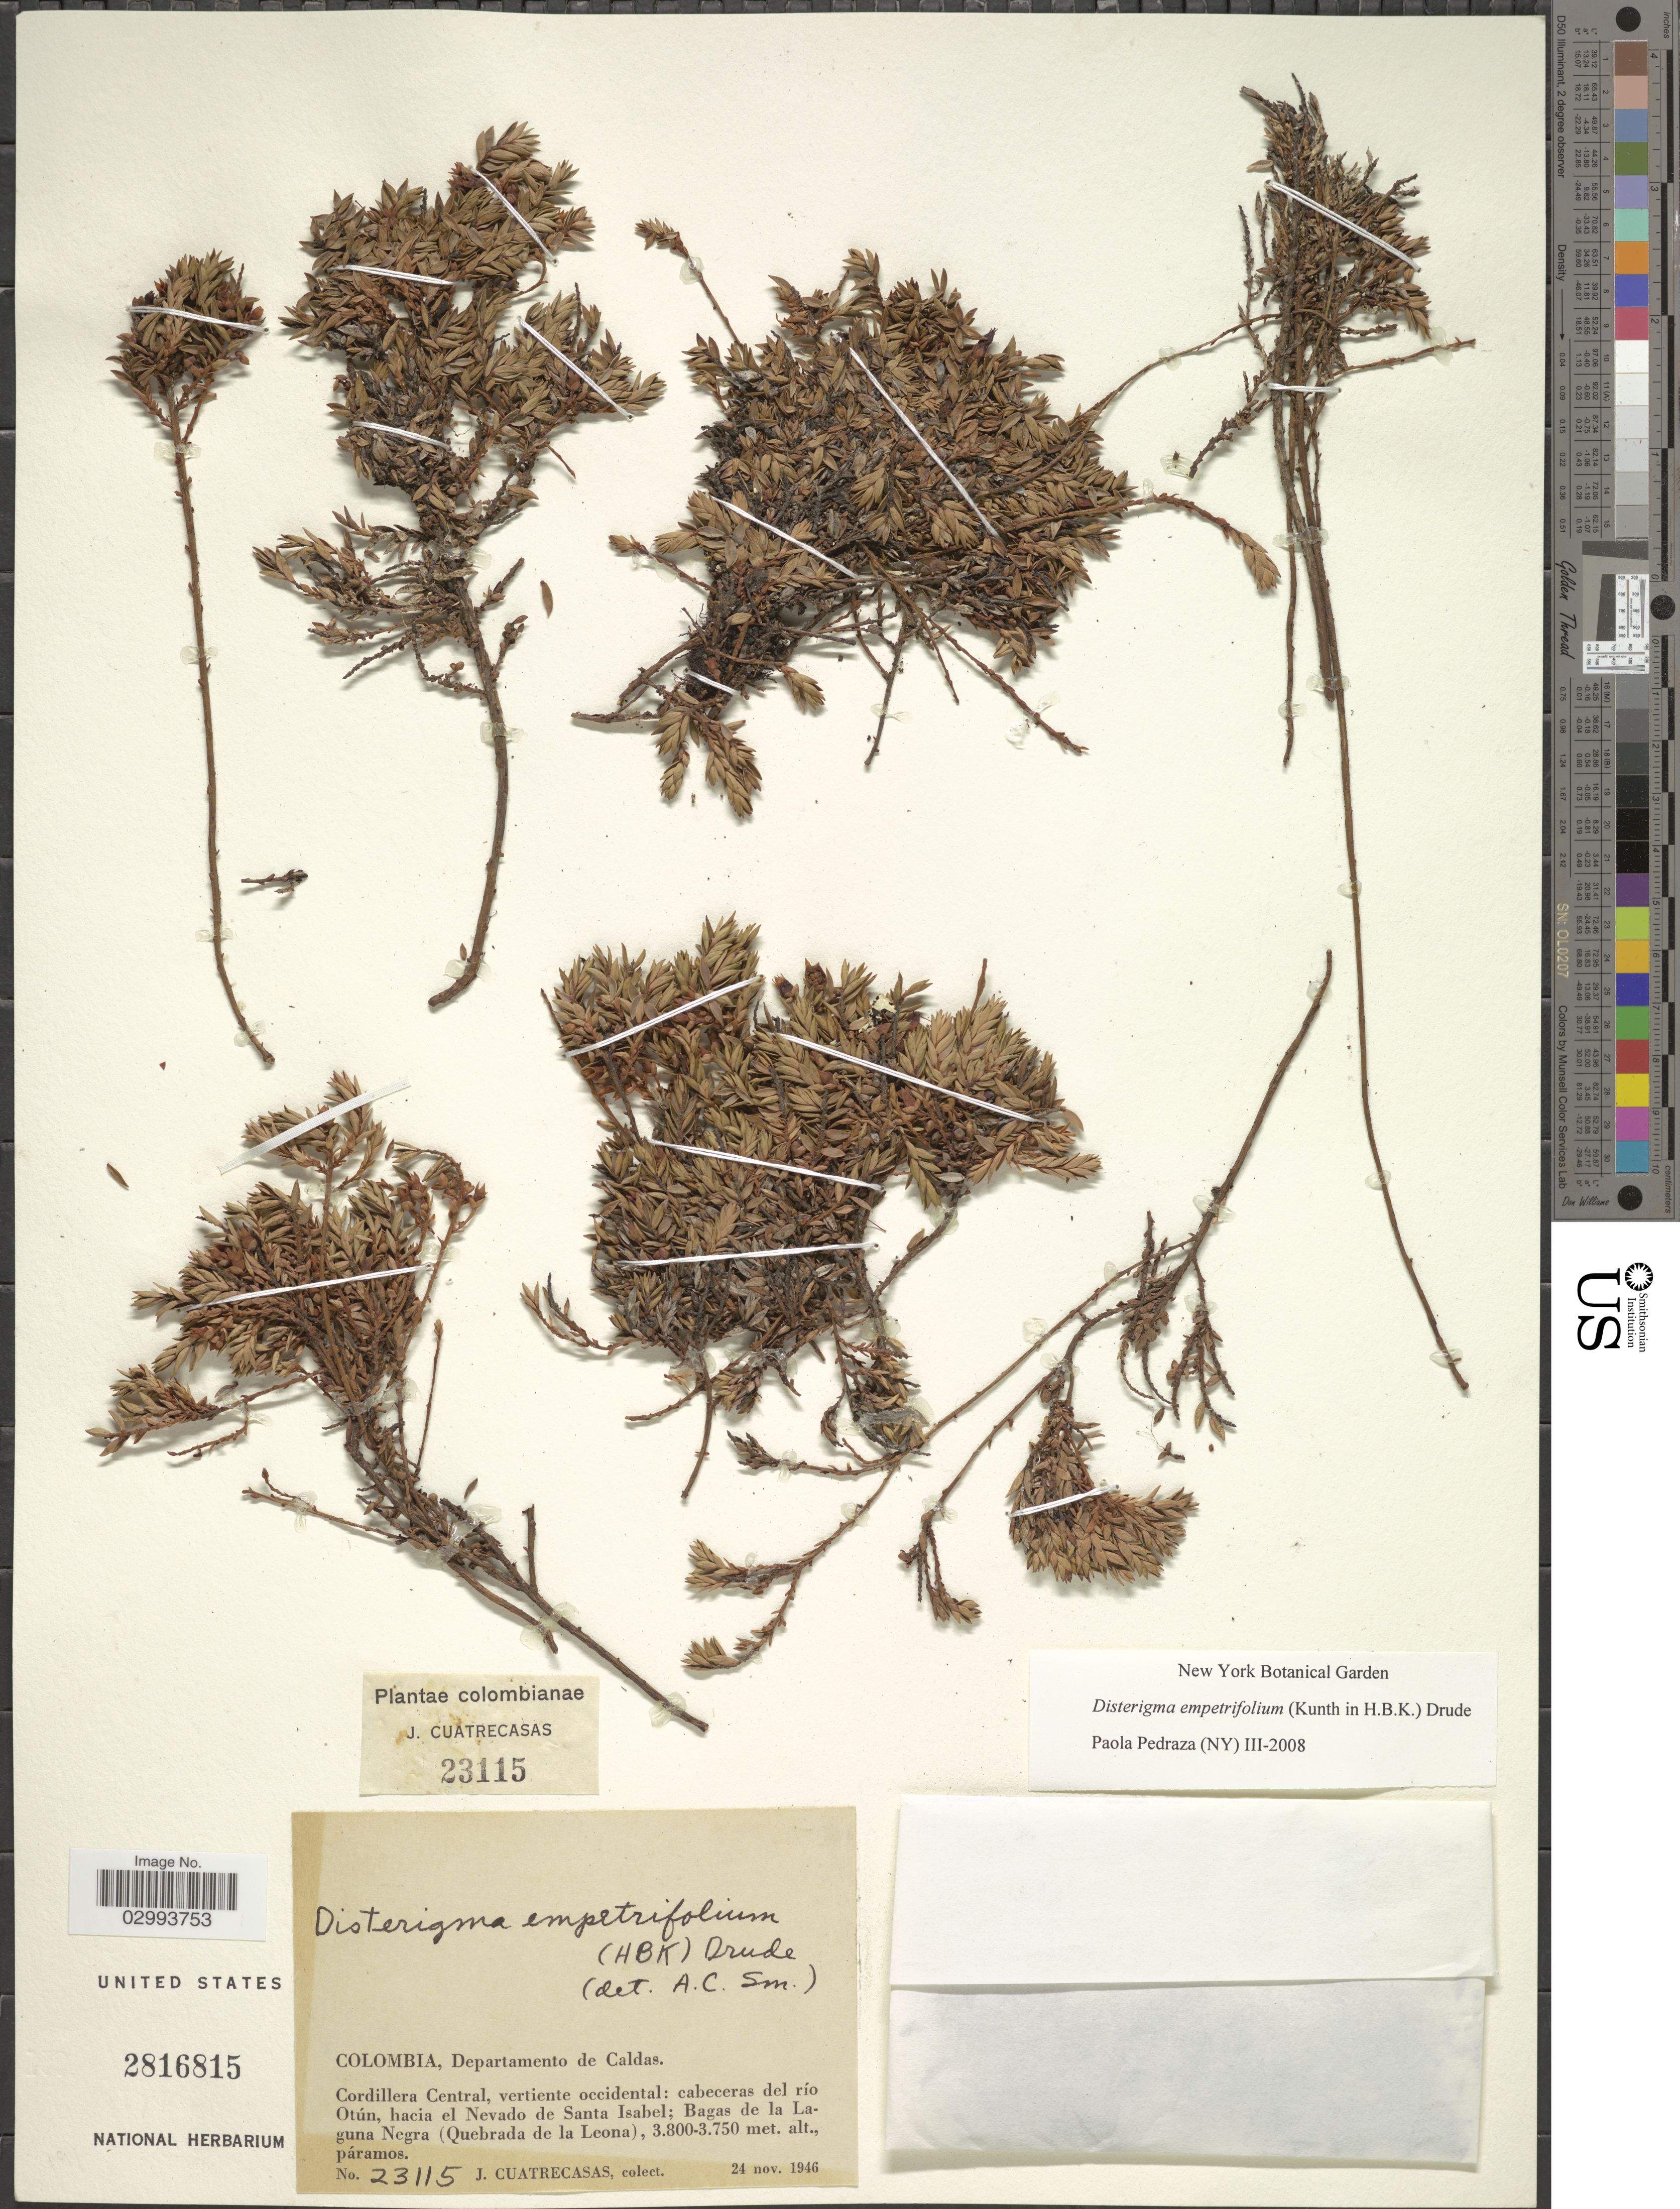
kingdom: Plantae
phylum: Tracheophyta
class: Magnoliopsida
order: Ericales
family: Ericaceae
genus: Disterigma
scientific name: Disterigma empetrifolium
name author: (Kunth) Drude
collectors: J. Cuatrecasas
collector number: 23115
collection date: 1946-11-24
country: Colombia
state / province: Caldas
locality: Departamento de Caldas, Cordillera Central, vertiente occidental: cabeceras del río Otún, hacia el Nevado de Santa Isabel; Bagas de la Laguna Negra (Quebrada de la Leona).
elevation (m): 3750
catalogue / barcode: US 2816815